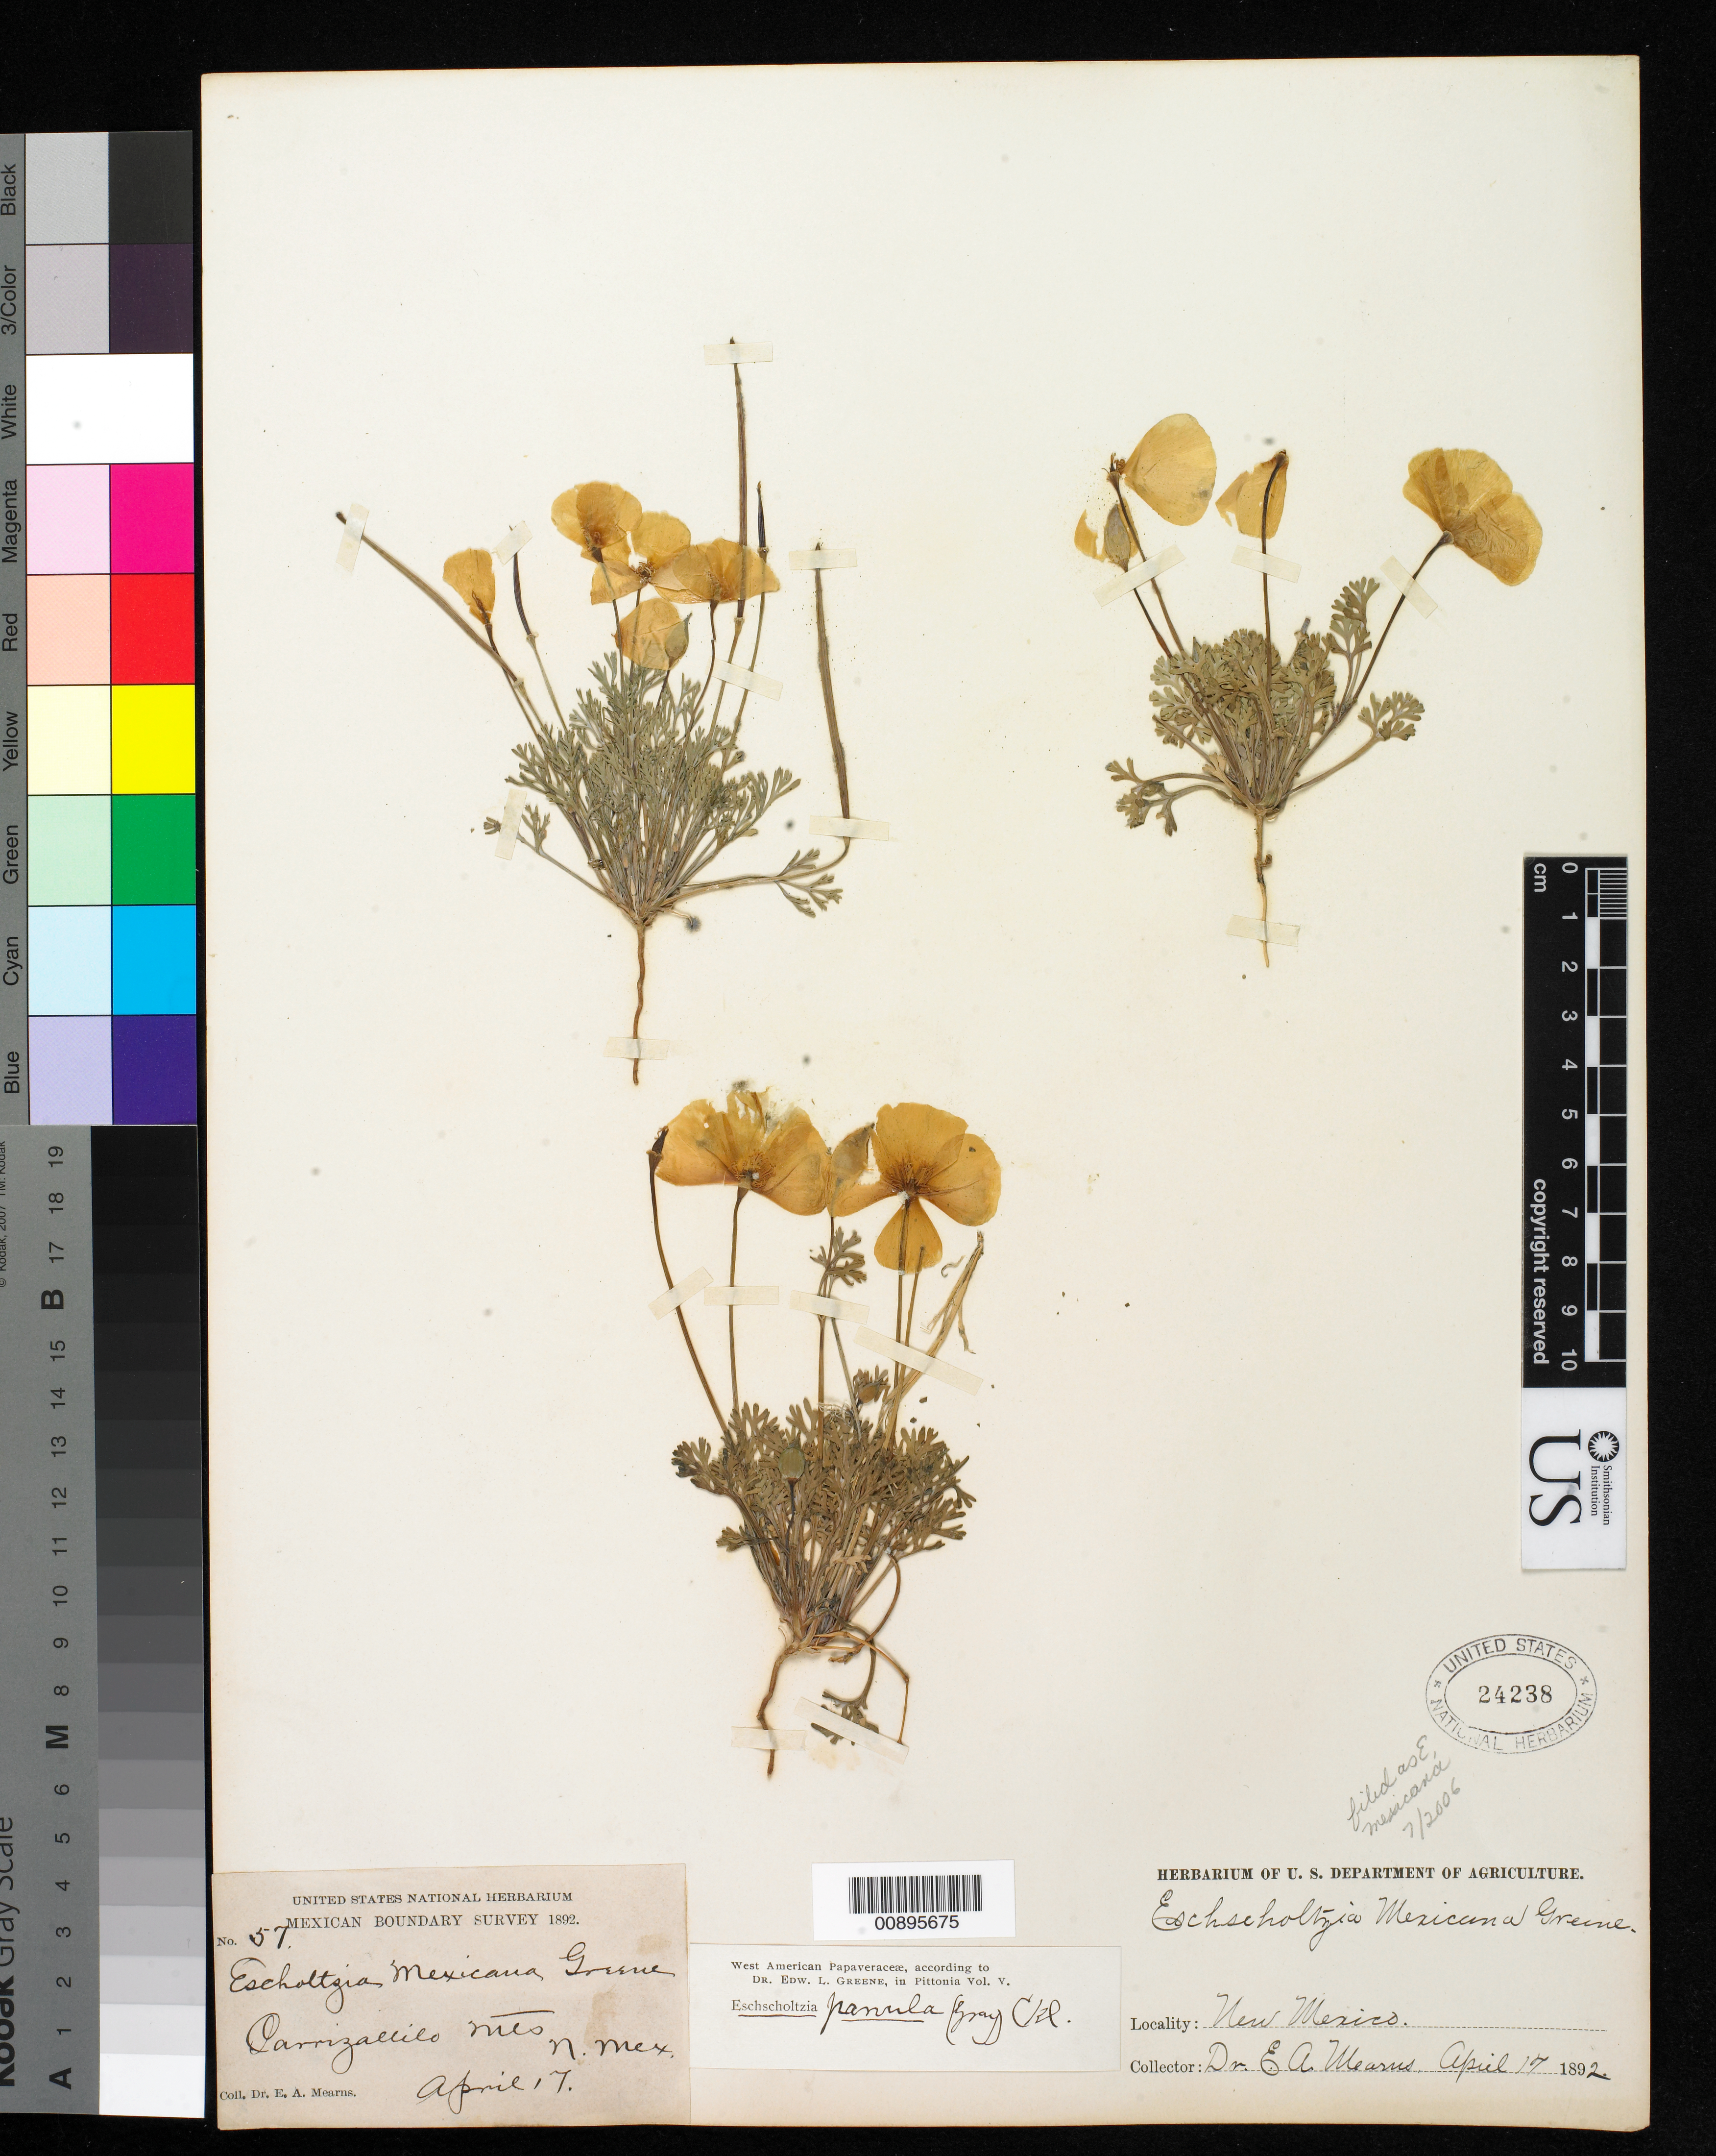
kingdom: Plantae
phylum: Tracheophyta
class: Magnoliopsida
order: Ranunculales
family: Papaveraceae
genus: Eschscholzia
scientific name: Eschscholzia mexicana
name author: Greene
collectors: E. A. Mearns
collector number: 57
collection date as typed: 17 Apr 1892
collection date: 1892-04-17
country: United States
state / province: New Mexico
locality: Carrizalillo Mts., New Mexico.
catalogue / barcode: US 24238